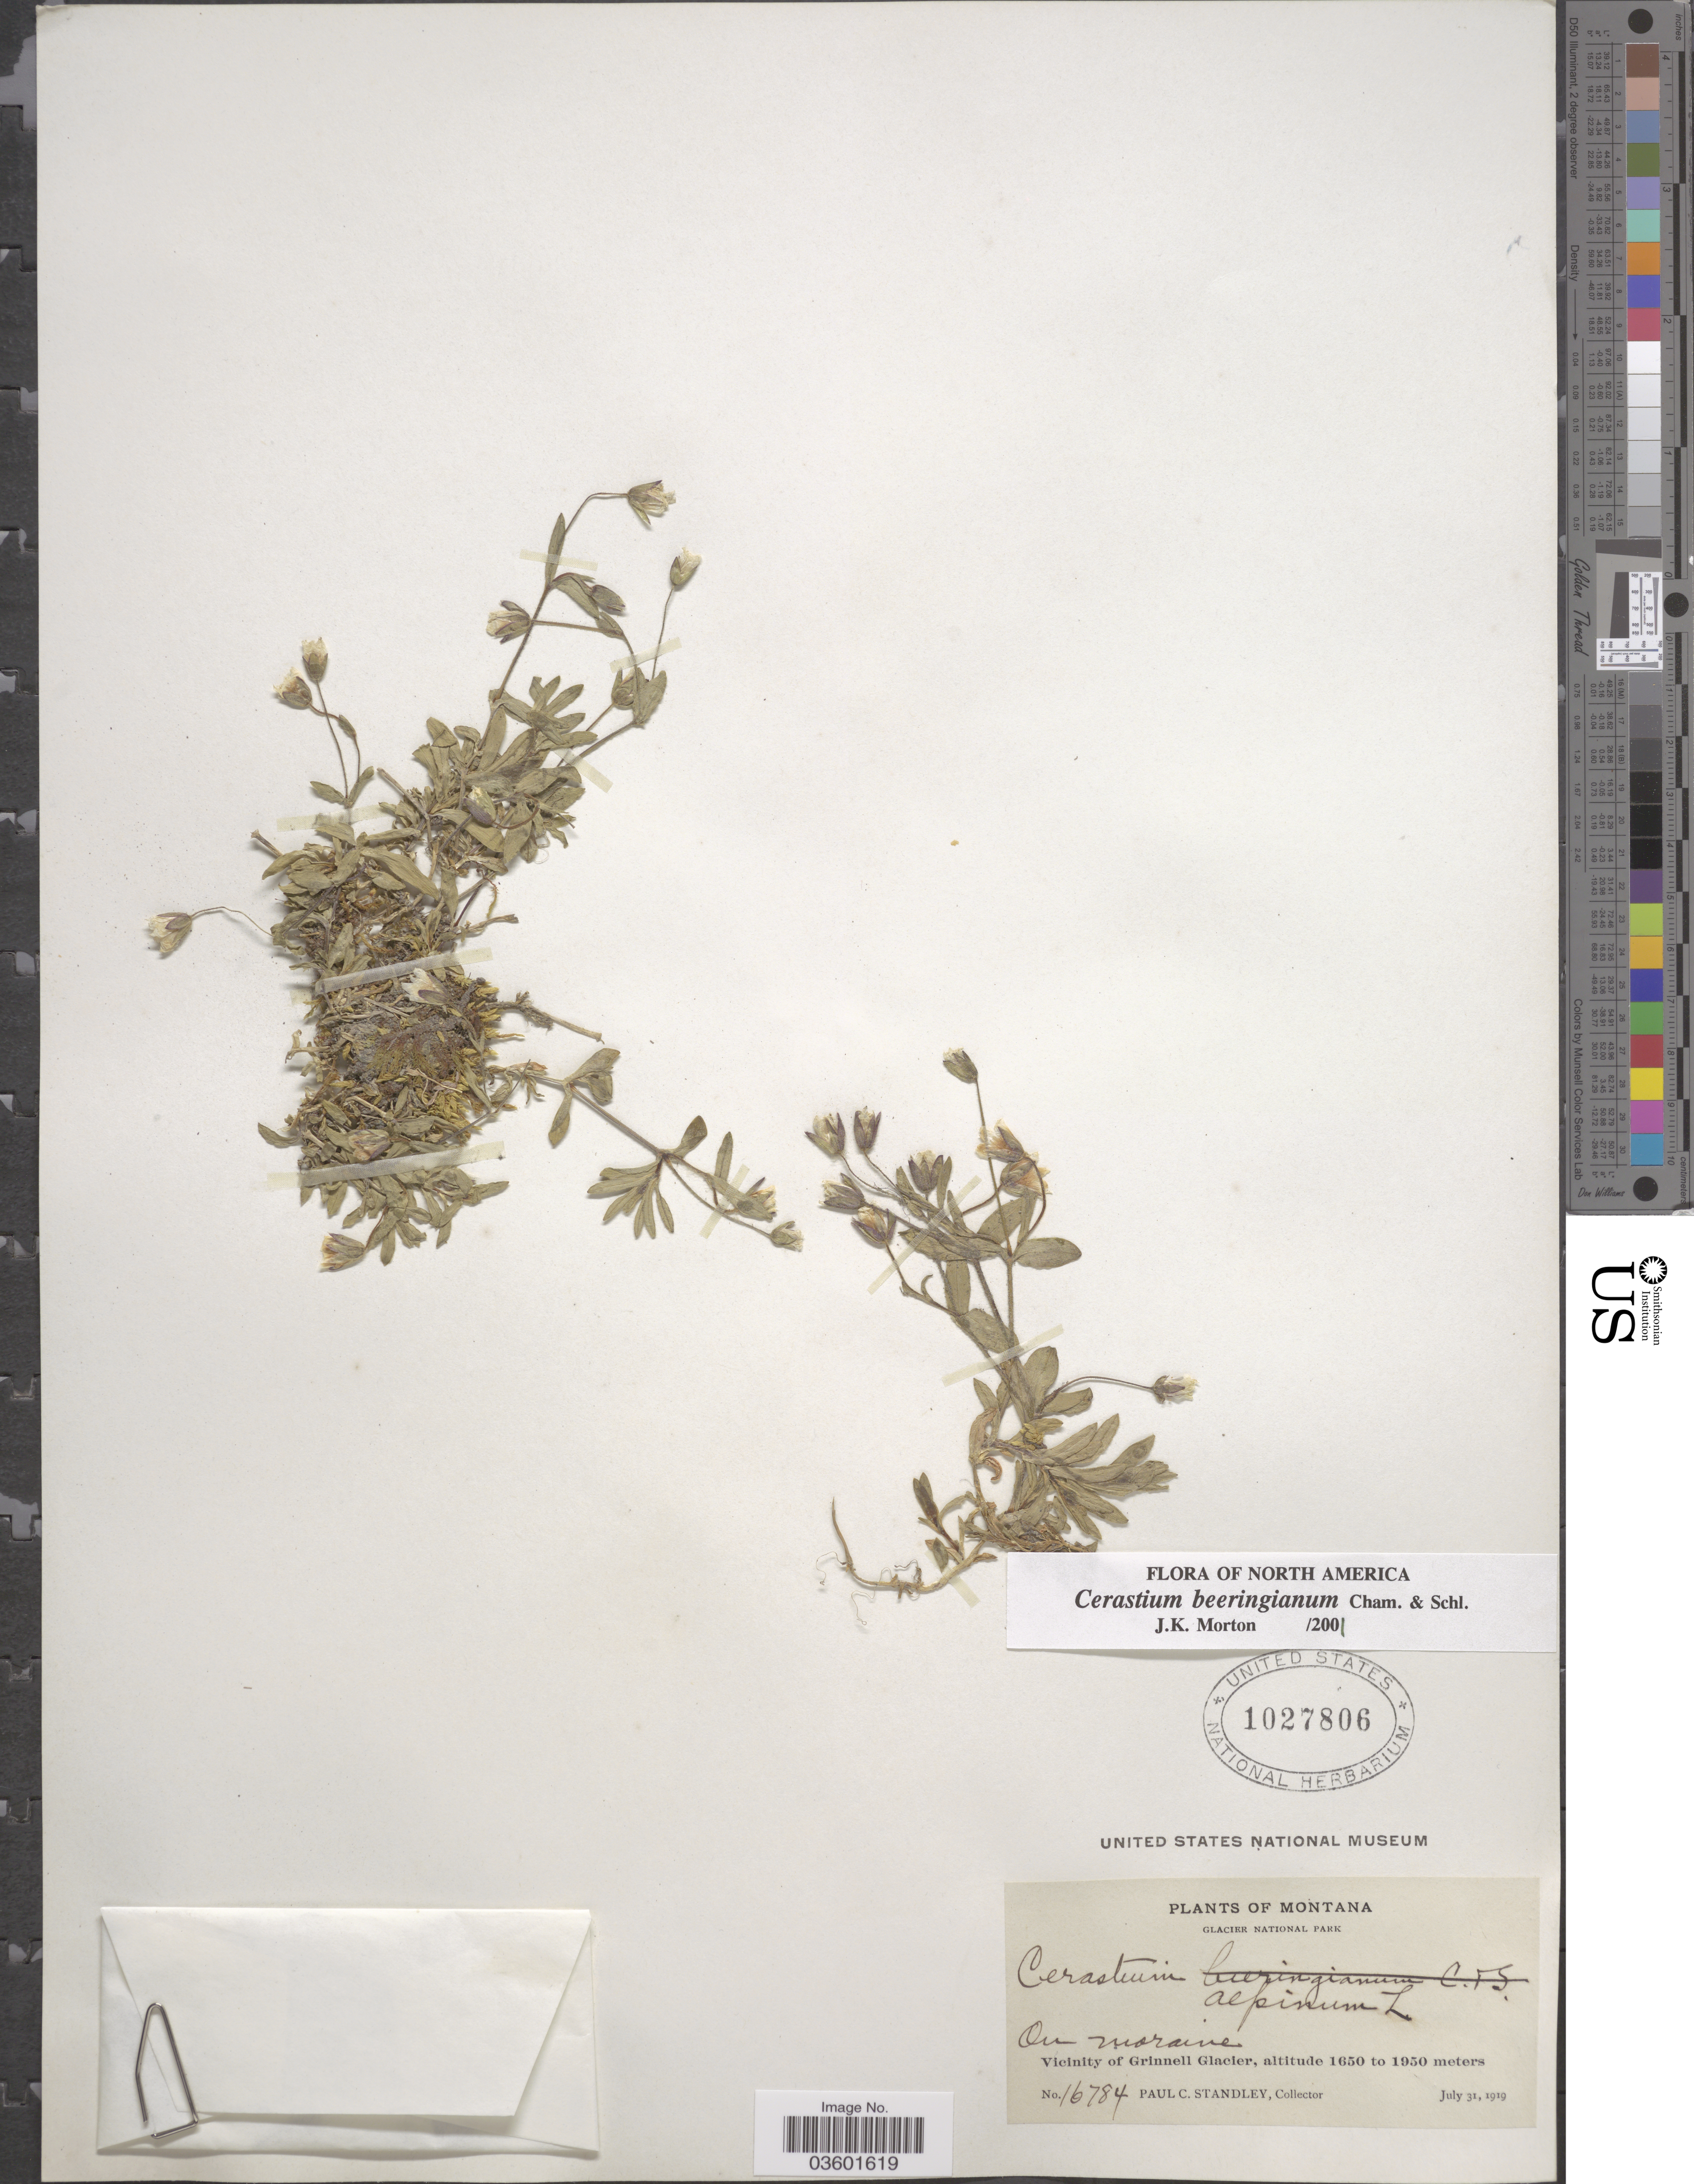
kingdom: Plantae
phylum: Tracheophyta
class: Magnoliopsida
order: Caryophyllales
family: Caryophyllaceae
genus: Cerastium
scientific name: Cerastium beeringianum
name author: Cham. & Schltdl.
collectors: P. C. Standley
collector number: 16784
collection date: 1919-07-31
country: United States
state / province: Montana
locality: Glacier National Park. Vicinity of Grinnell Glacier.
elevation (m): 1650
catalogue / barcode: US 1027806